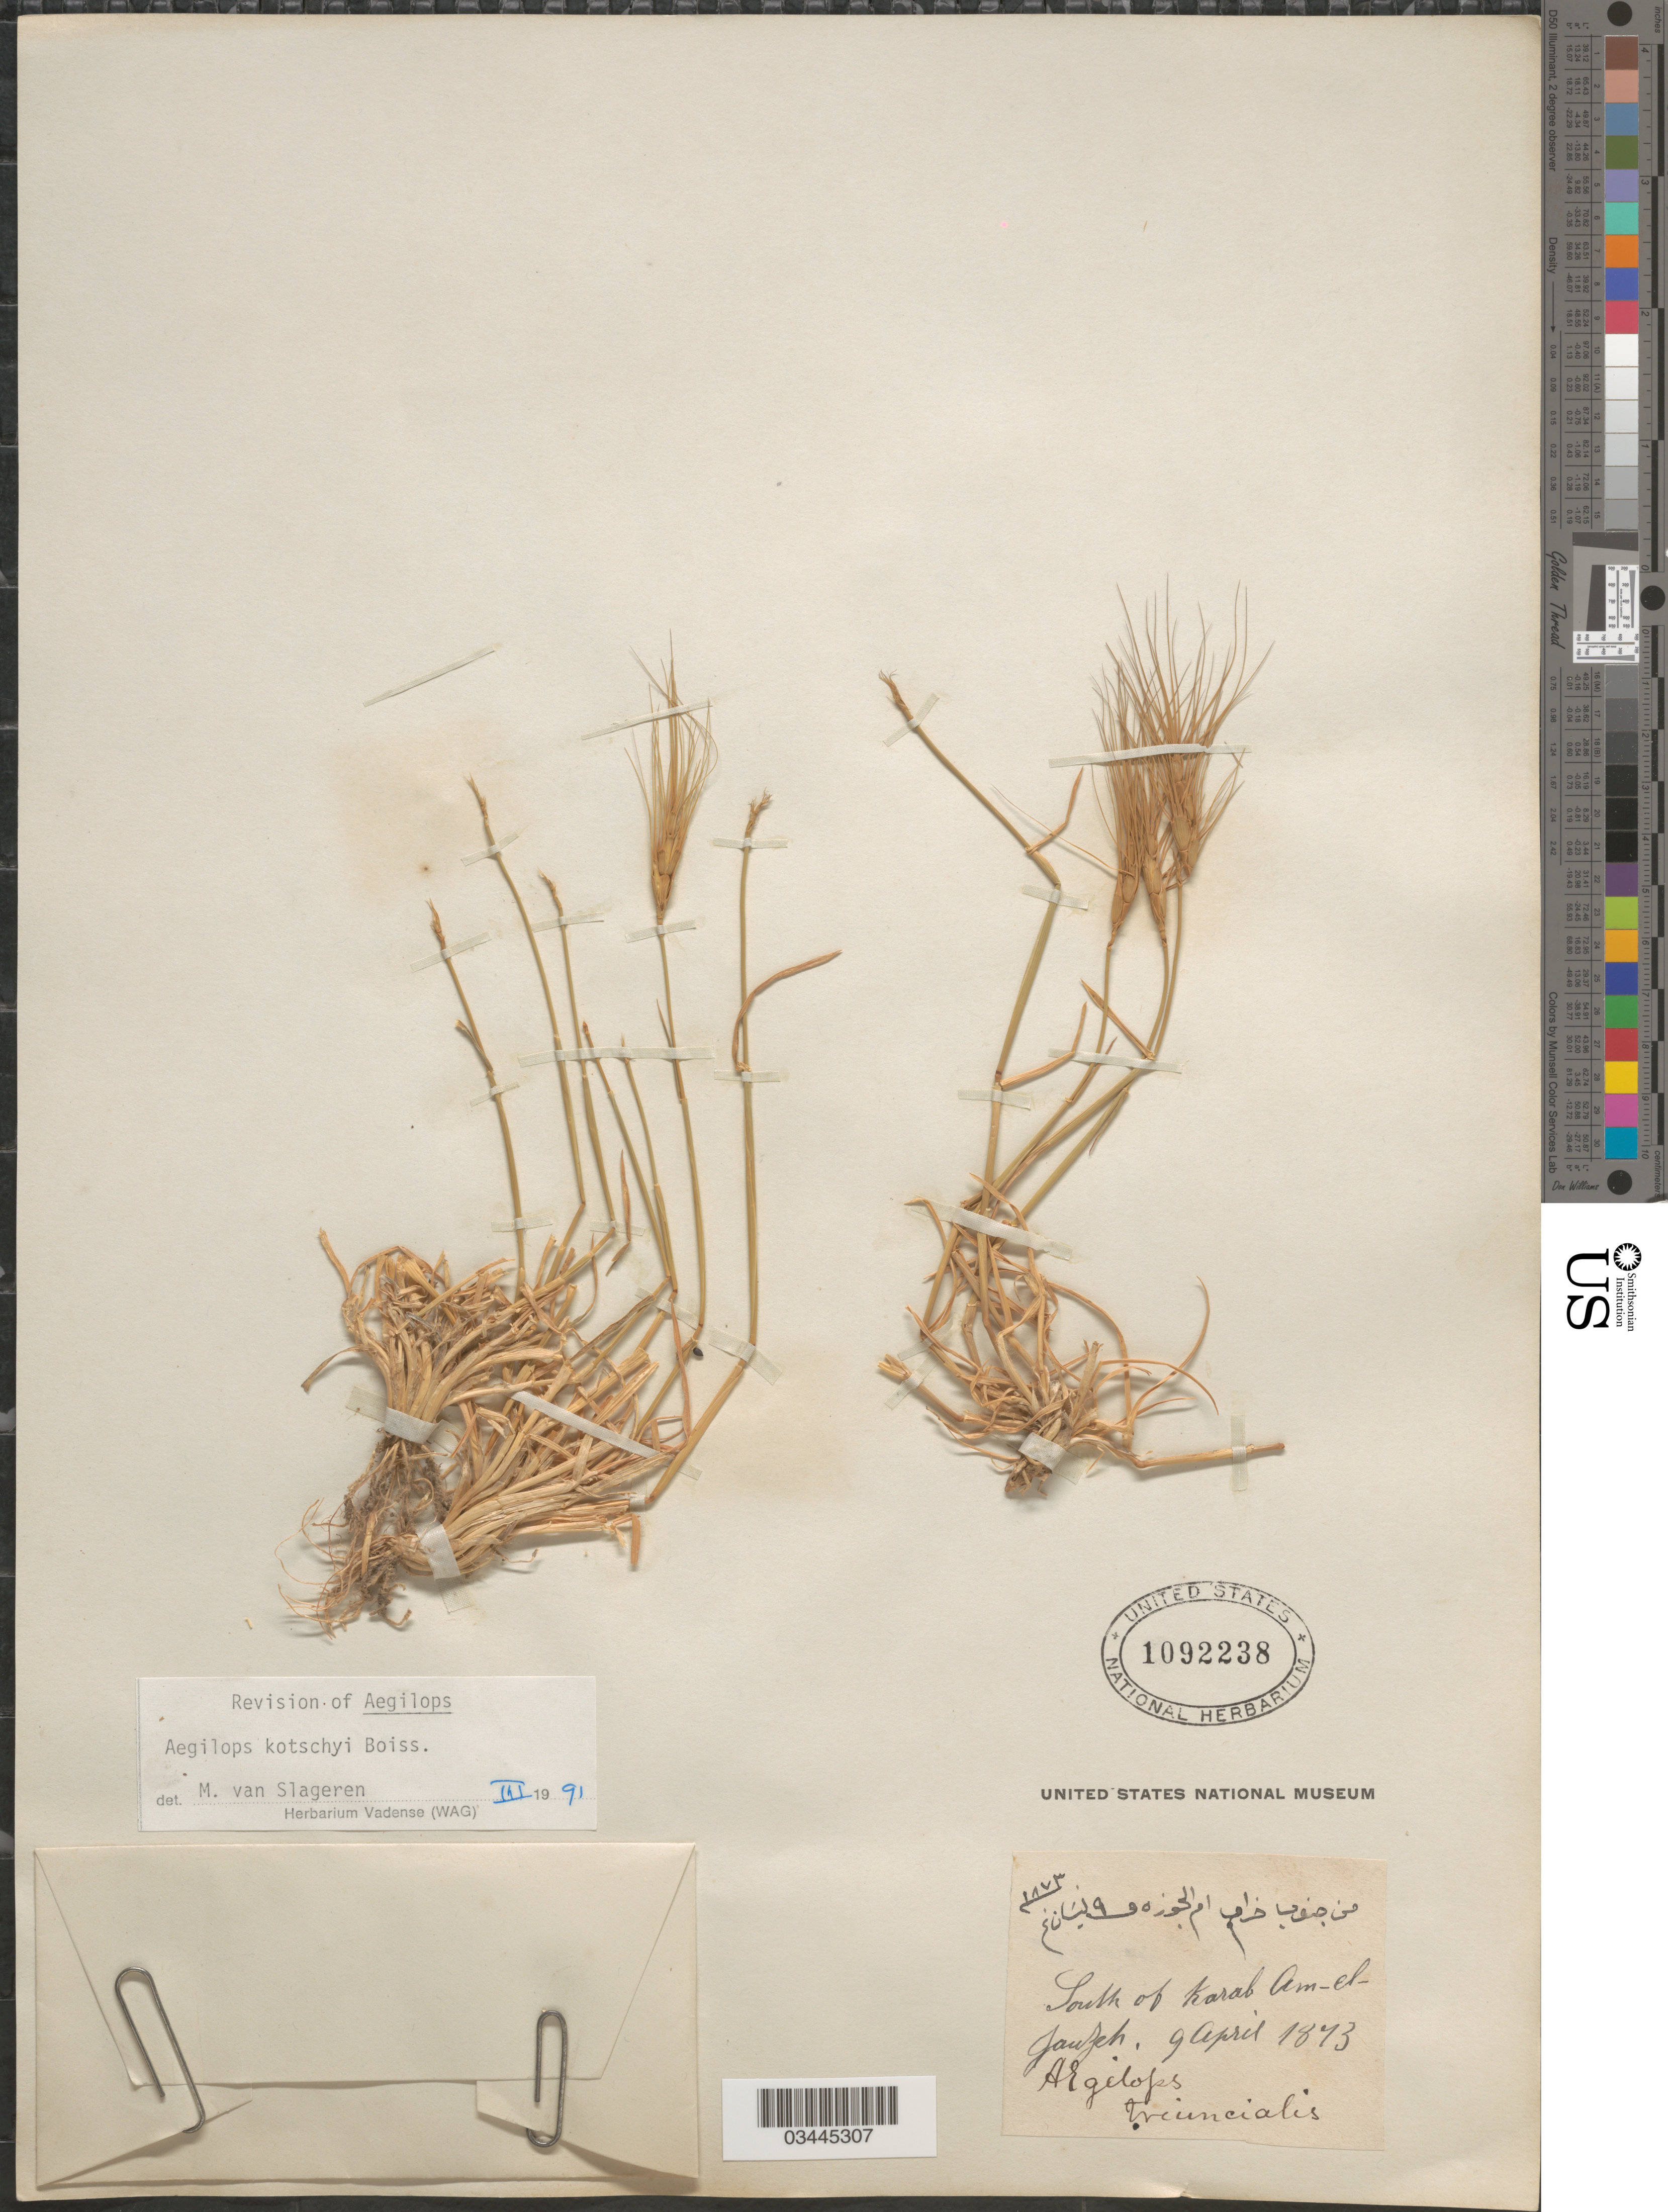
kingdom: Plantae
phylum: Tracheophyta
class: Liliopsida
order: Poales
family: Poaceae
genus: Aegilops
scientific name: Aegilops kotschyi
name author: Boiss.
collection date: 1873-04-09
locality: South of Karab Am-el-Janzeh.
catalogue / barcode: US 1092238